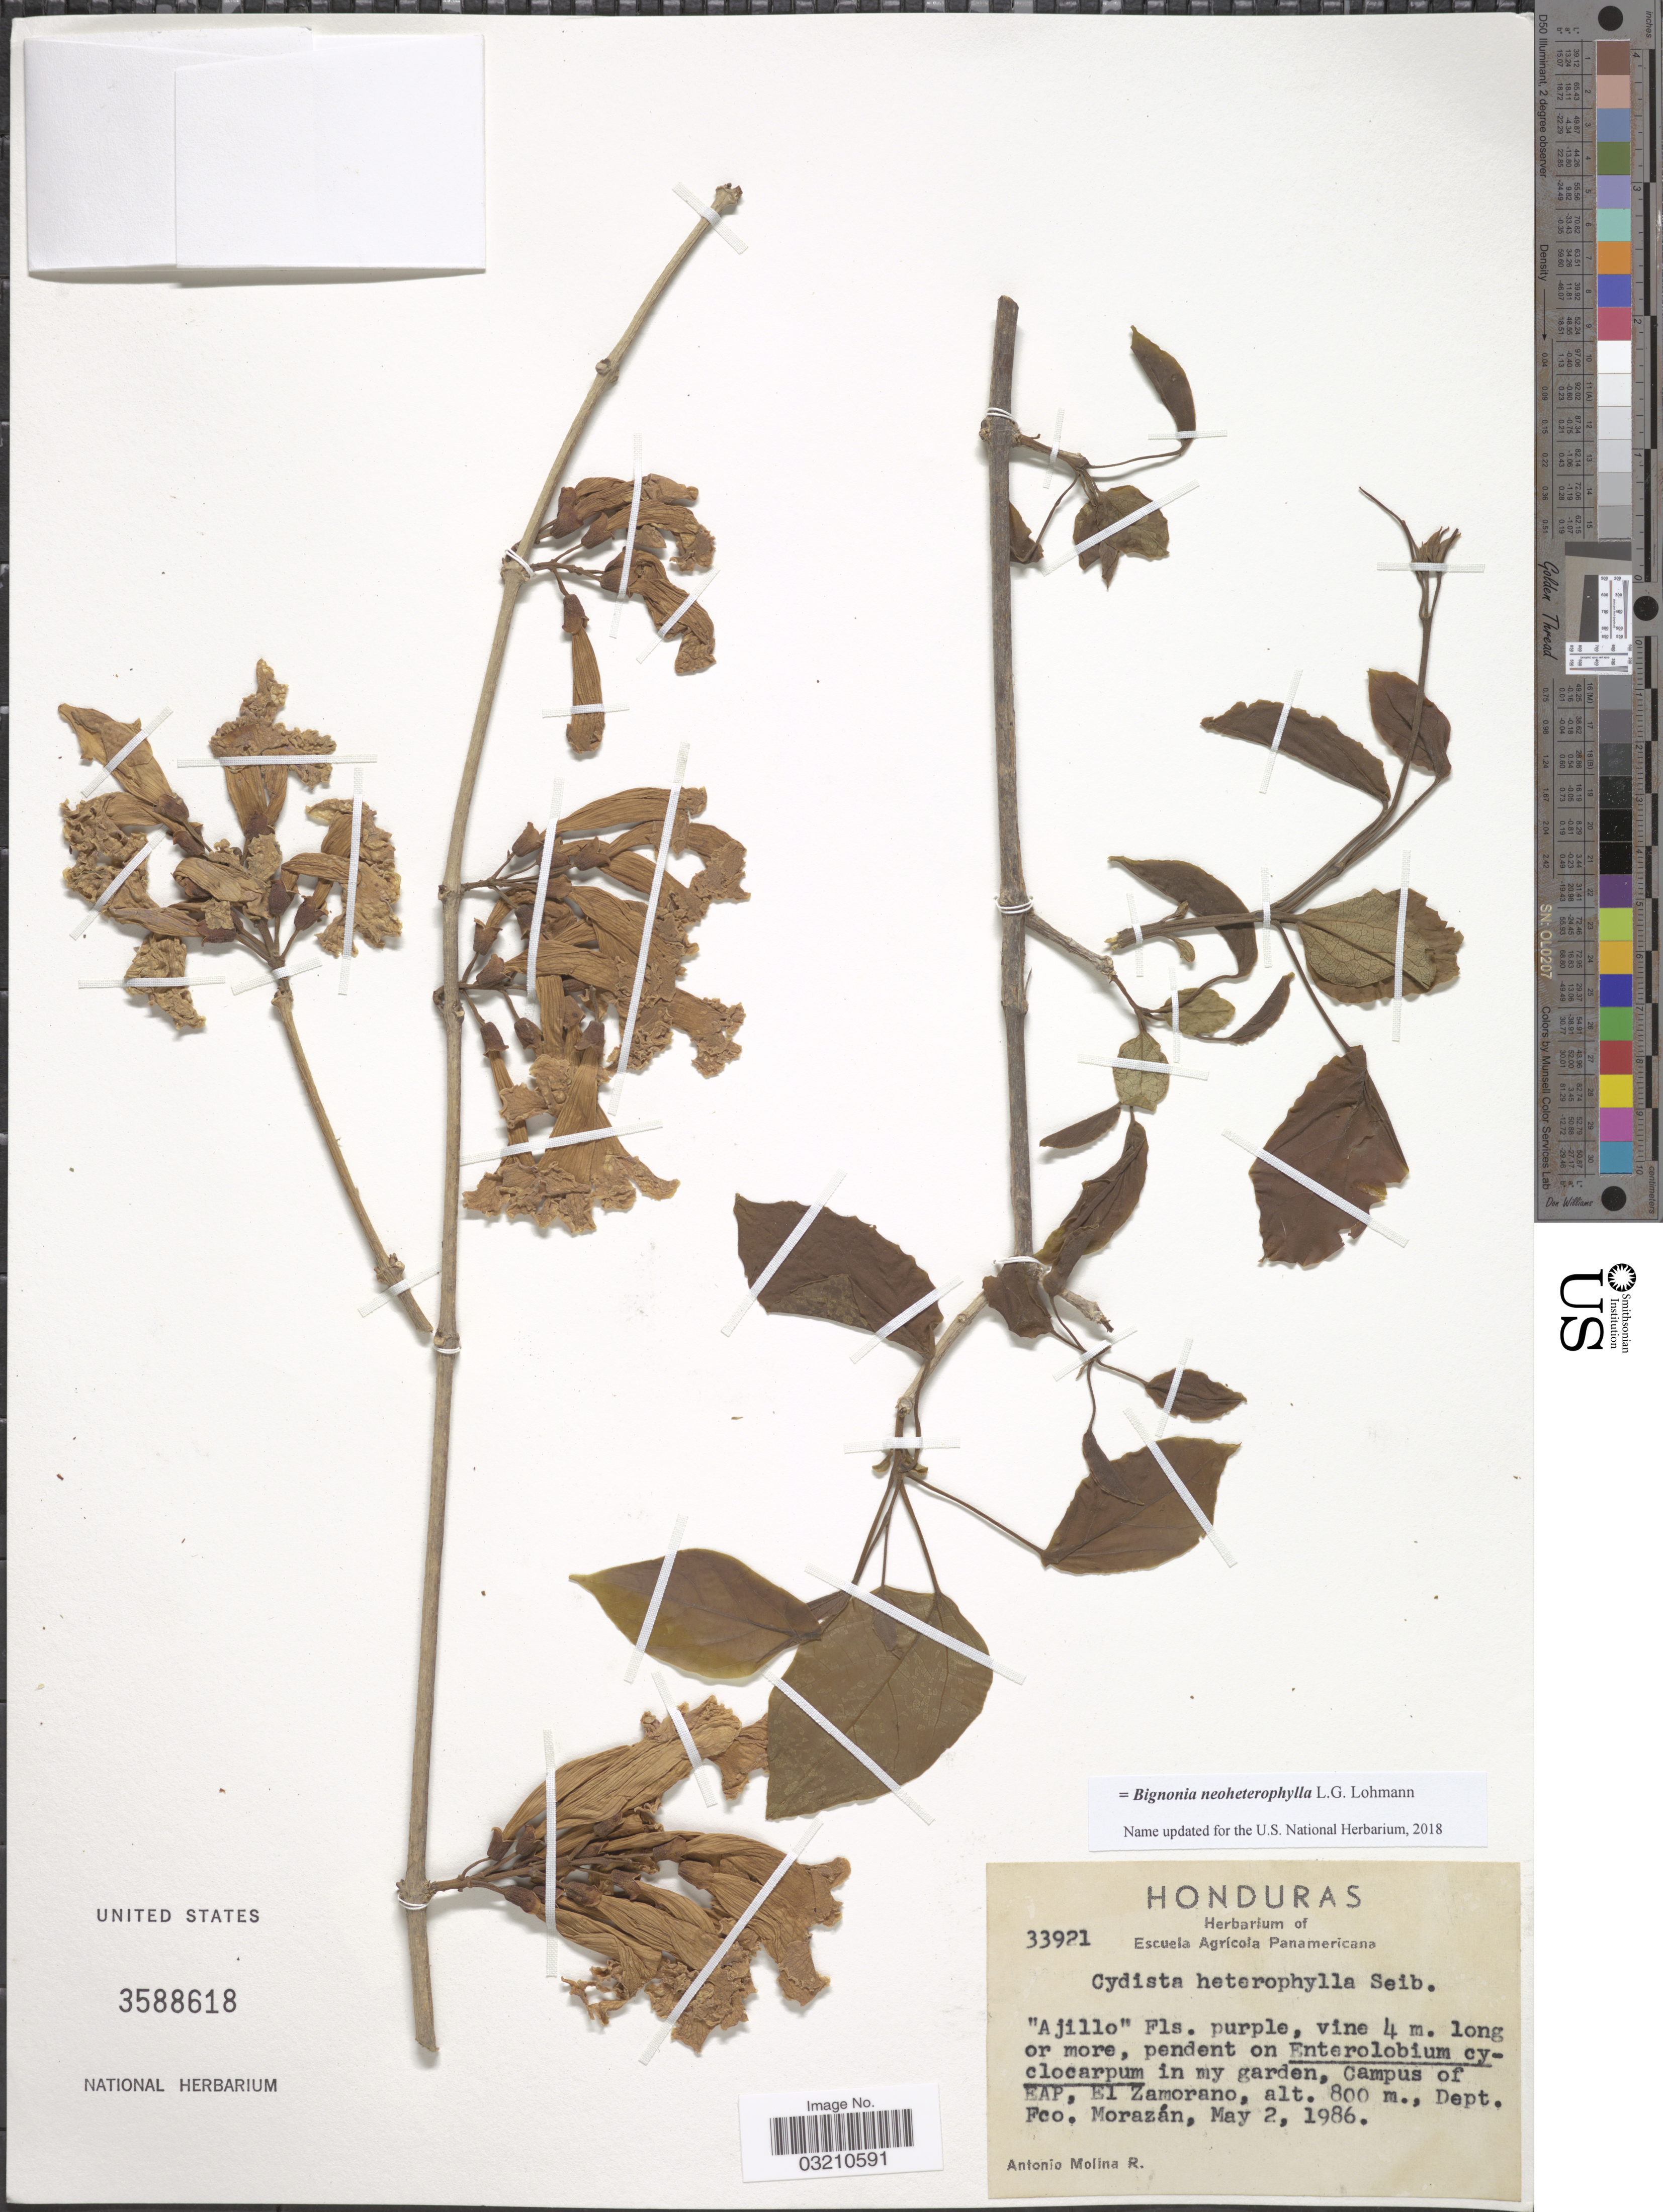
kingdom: Plantae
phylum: Tracheophyta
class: Magnoliopsida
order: Lamiales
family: Bignoniaceae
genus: Bignonia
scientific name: Bignonia neoheterophylla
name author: L.G. Lohmann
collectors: A. Molina R.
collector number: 33921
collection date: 1986-05-02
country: Honduras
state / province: Fco. Morazán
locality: Campus of EAP, El Zamorano, Dept. Fco. Morazán.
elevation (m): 800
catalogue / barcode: US 3588618